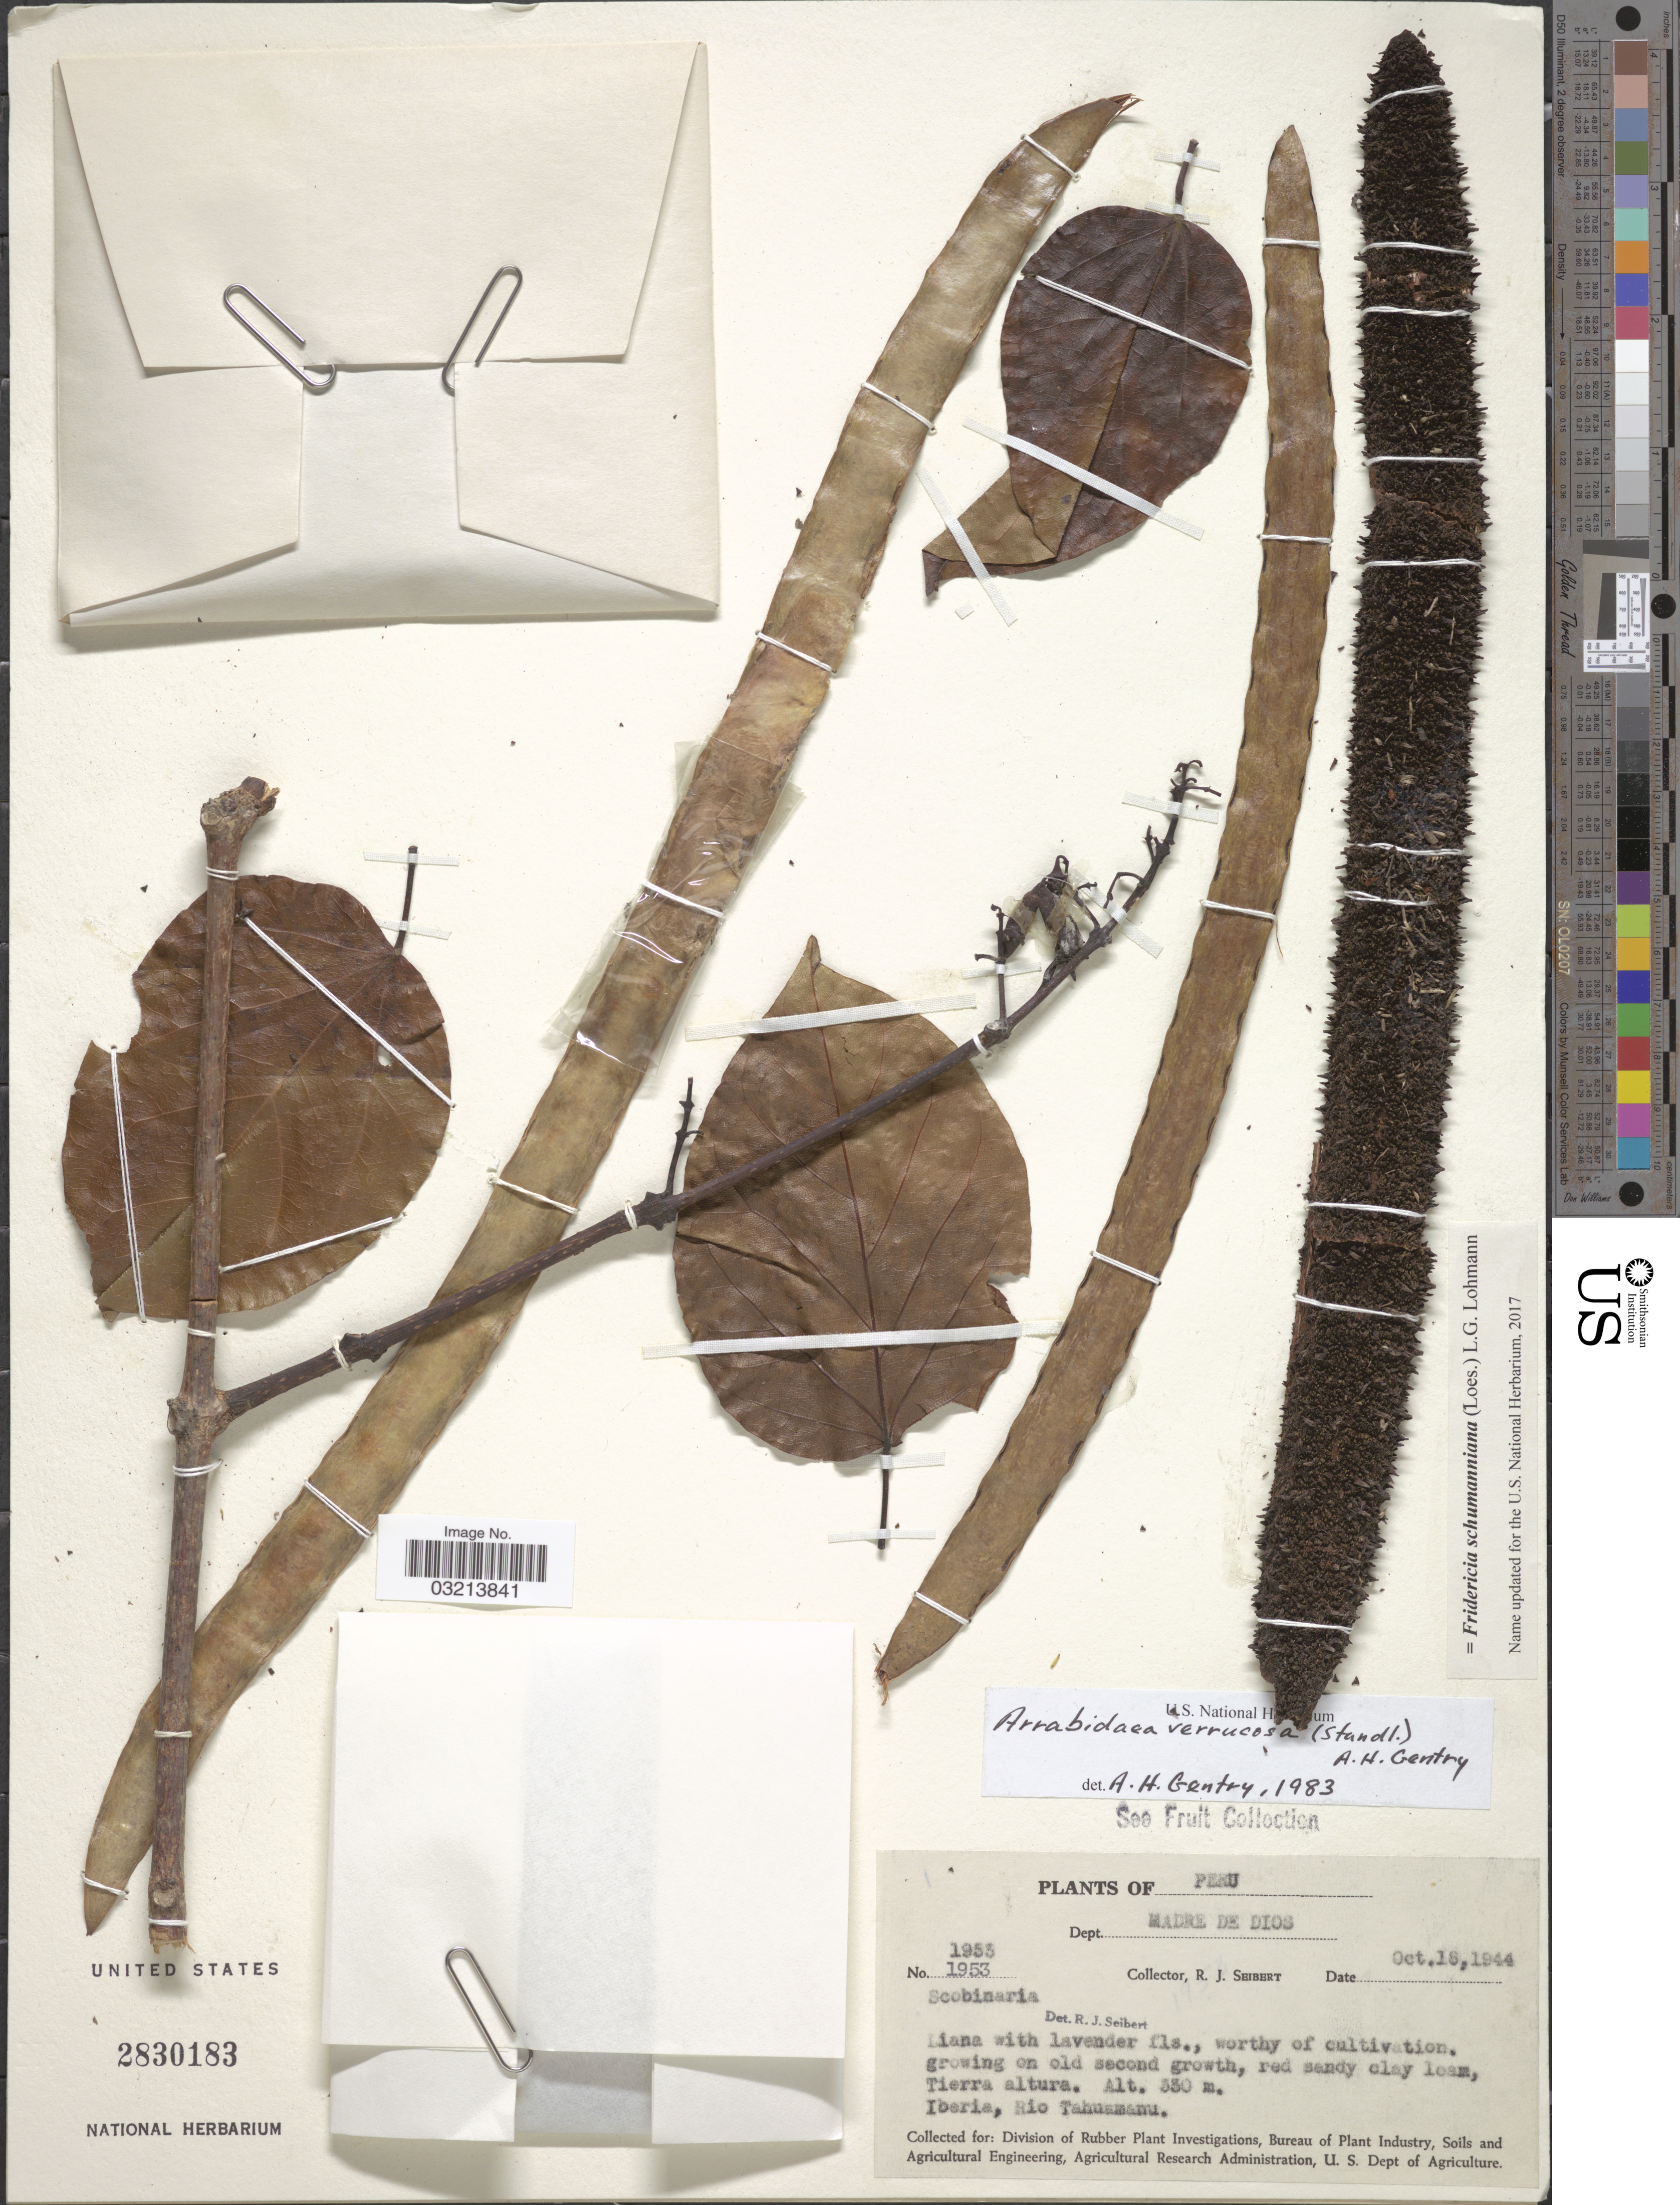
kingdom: Plantae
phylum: Tracheophyta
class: Magnoliopsida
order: Lamiales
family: Bignoniaceae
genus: Fridericia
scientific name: Fridericia schumanniana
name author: (Loes.) L.G. Lohmann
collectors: R. J. Seibert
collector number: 1953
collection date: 1944-10-18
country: Peru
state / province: Madre de Dios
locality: Dept. Madre de Dios. Tierra altura. Iberia, Rio Tahuamanu.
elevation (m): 330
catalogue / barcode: US 2830183